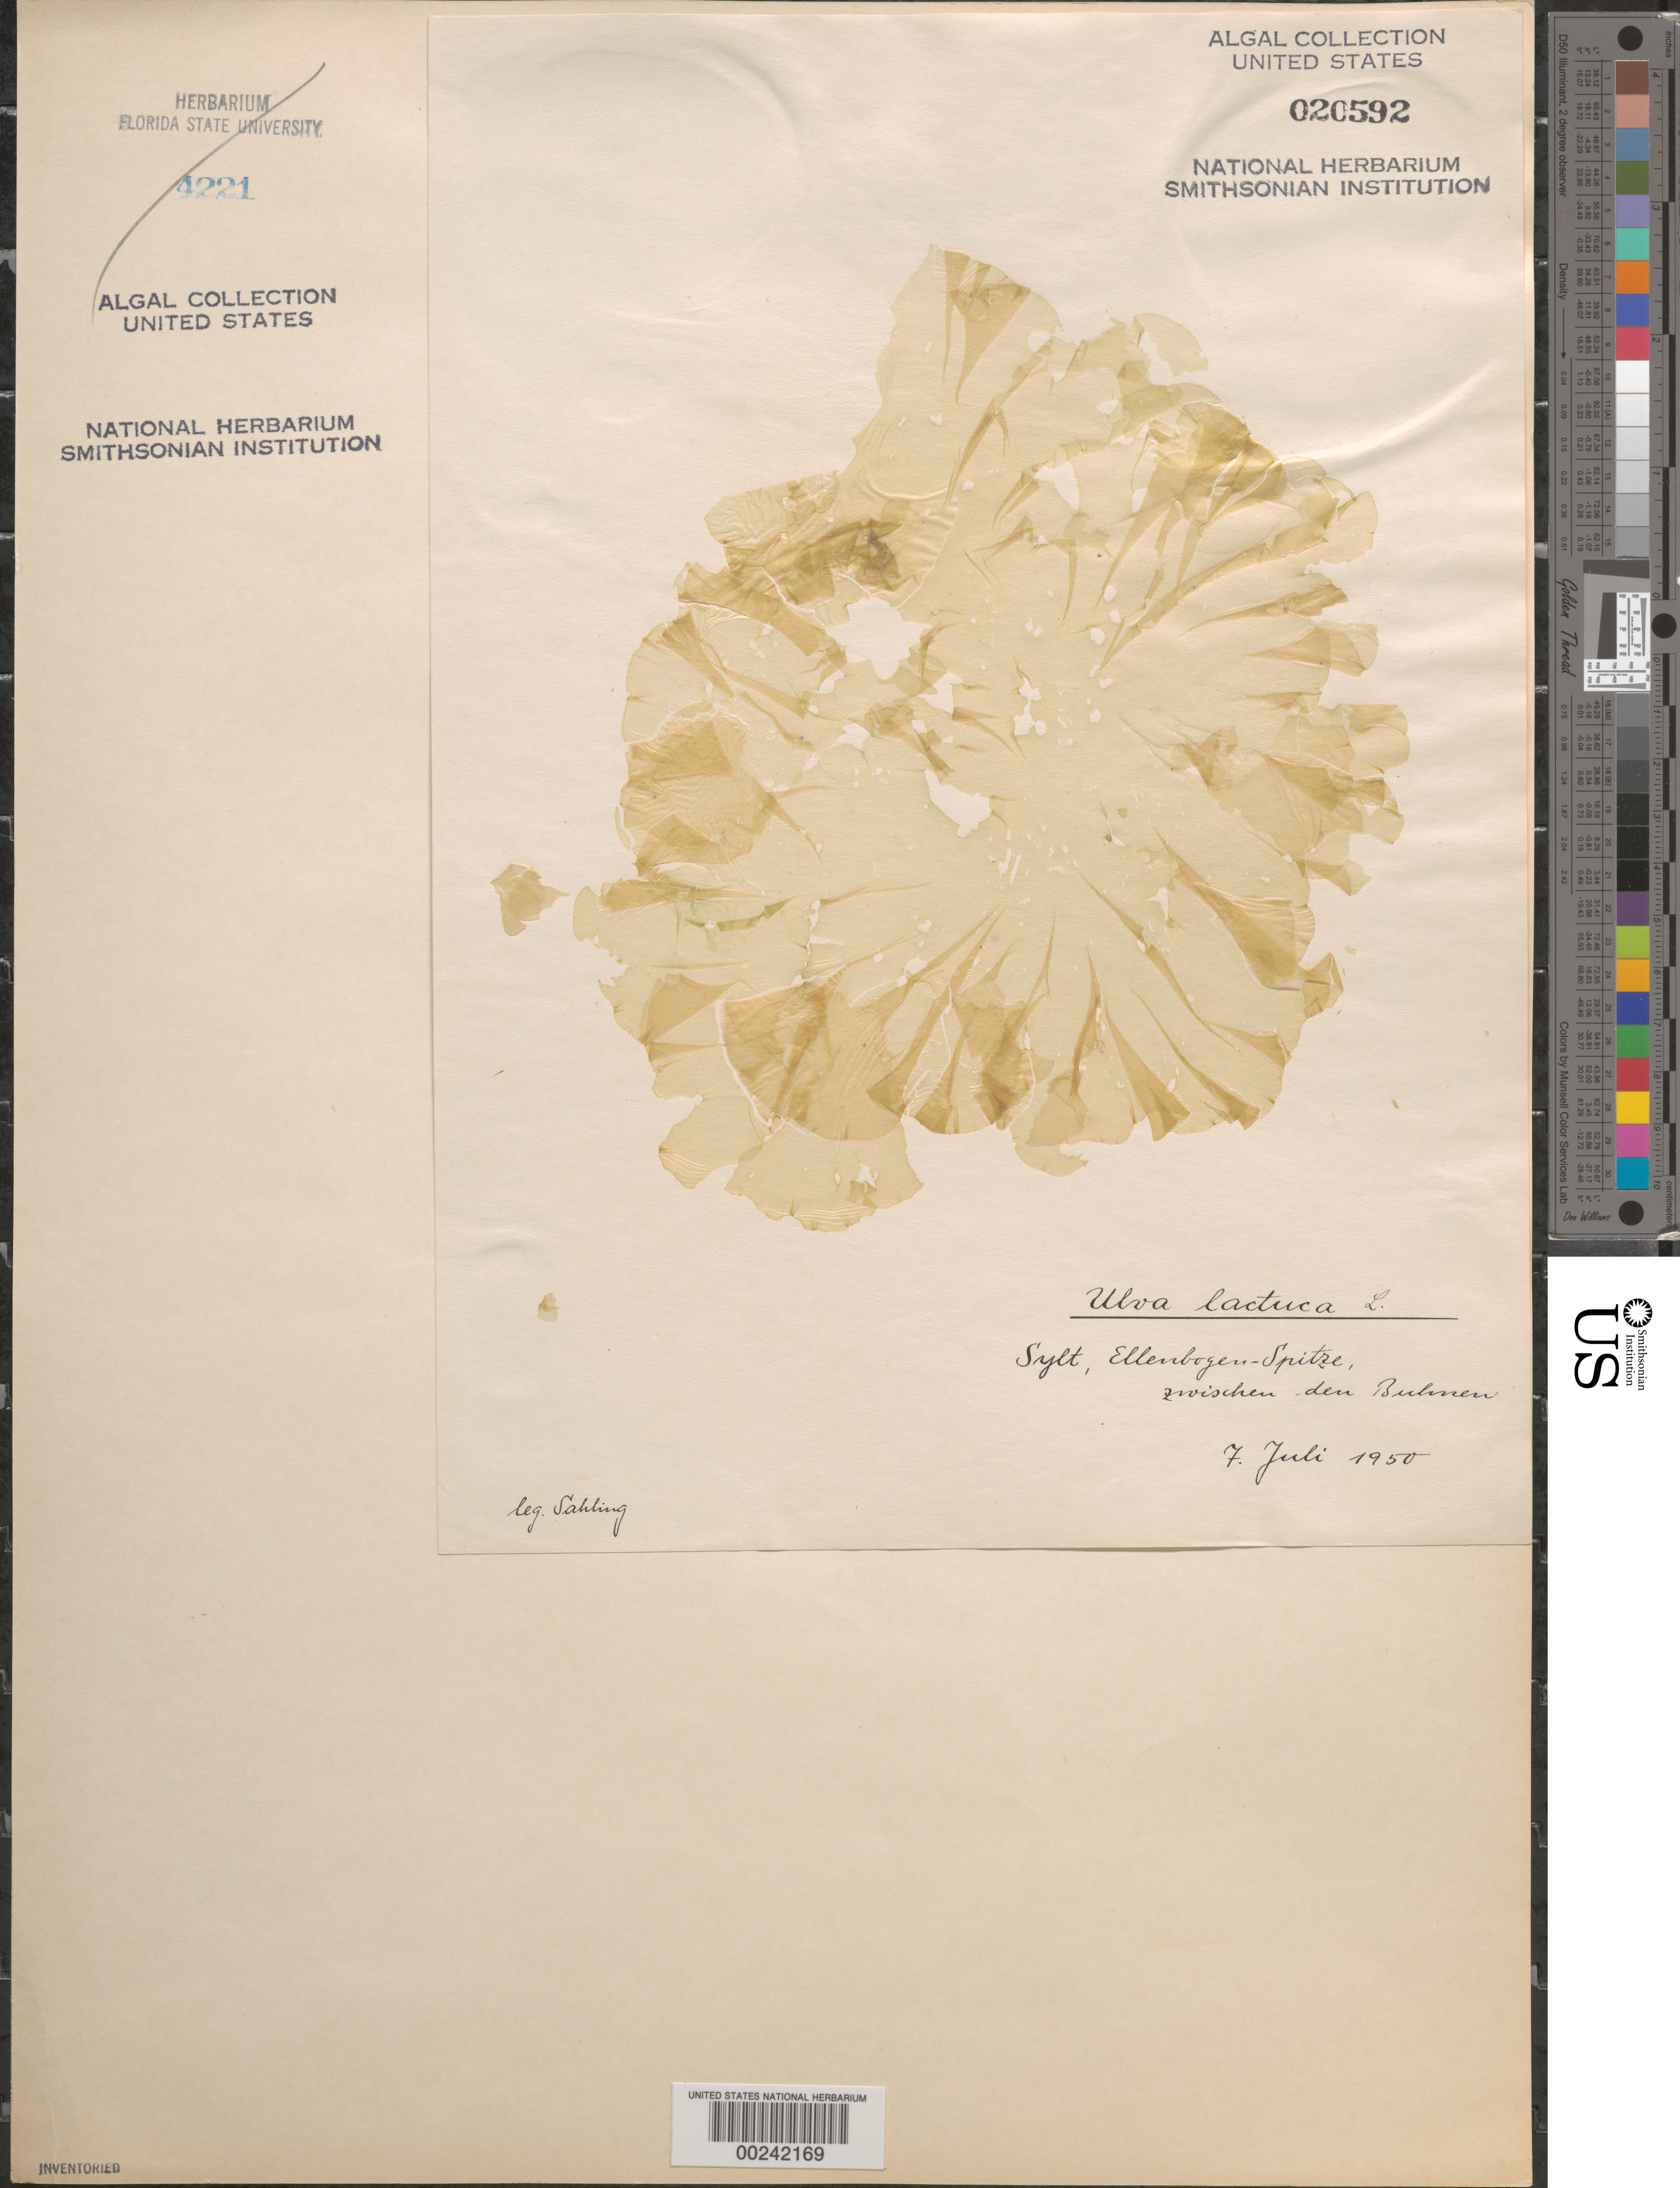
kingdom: Plantae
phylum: Chlorophyta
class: Ulvophyceae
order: Ulvales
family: Ulvaceae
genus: Ulva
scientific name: Ulva lactuca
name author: L.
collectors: -. Sahling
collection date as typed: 07 Jul 1950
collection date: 1950-07-07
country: Germany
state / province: Schleswig-Holstein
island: Sylt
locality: Ellenbogen-Spitze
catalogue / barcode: US 20592